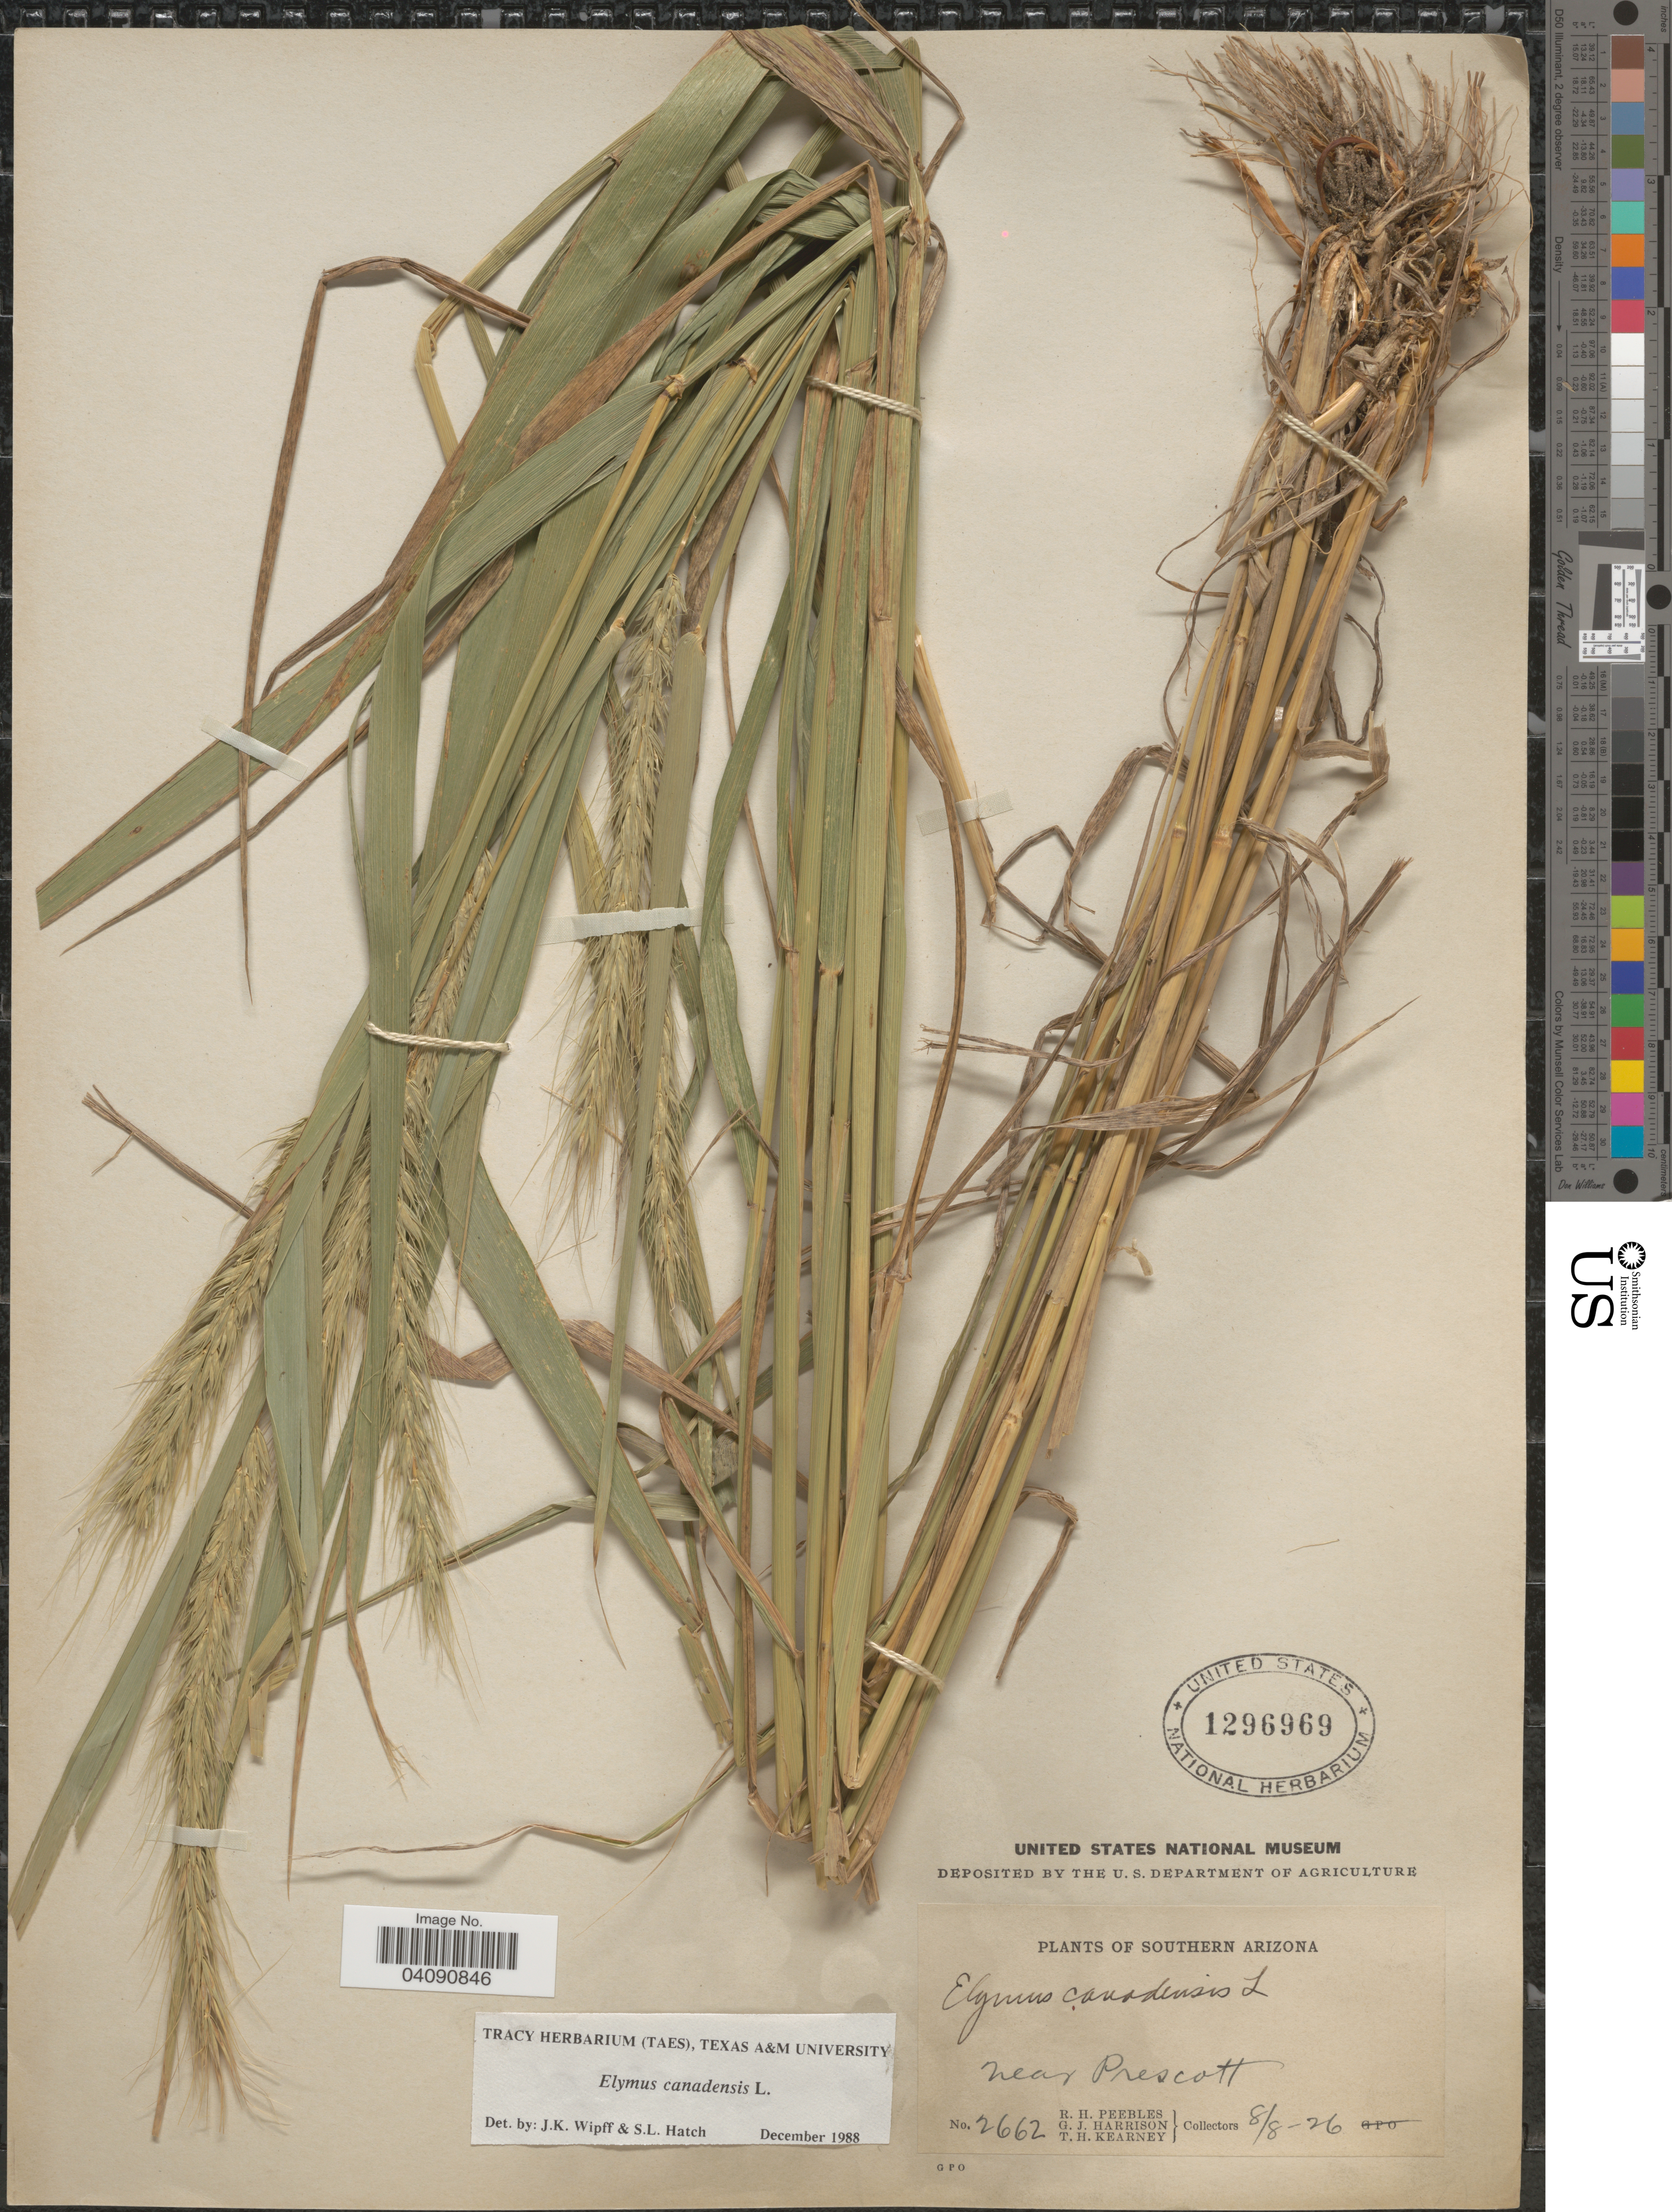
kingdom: Plantae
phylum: Tracheophyta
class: Liliopsida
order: Poales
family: Poaceae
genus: Elymus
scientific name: Elymus canadensis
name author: L.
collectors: R. H. Peebles, G. J. Harrison & T. H. Kearney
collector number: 2662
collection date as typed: Transcribed d/m/y: 8/8/26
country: United States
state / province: Arizona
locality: Southern Arizona. Near Prescott.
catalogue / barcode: US 1296969